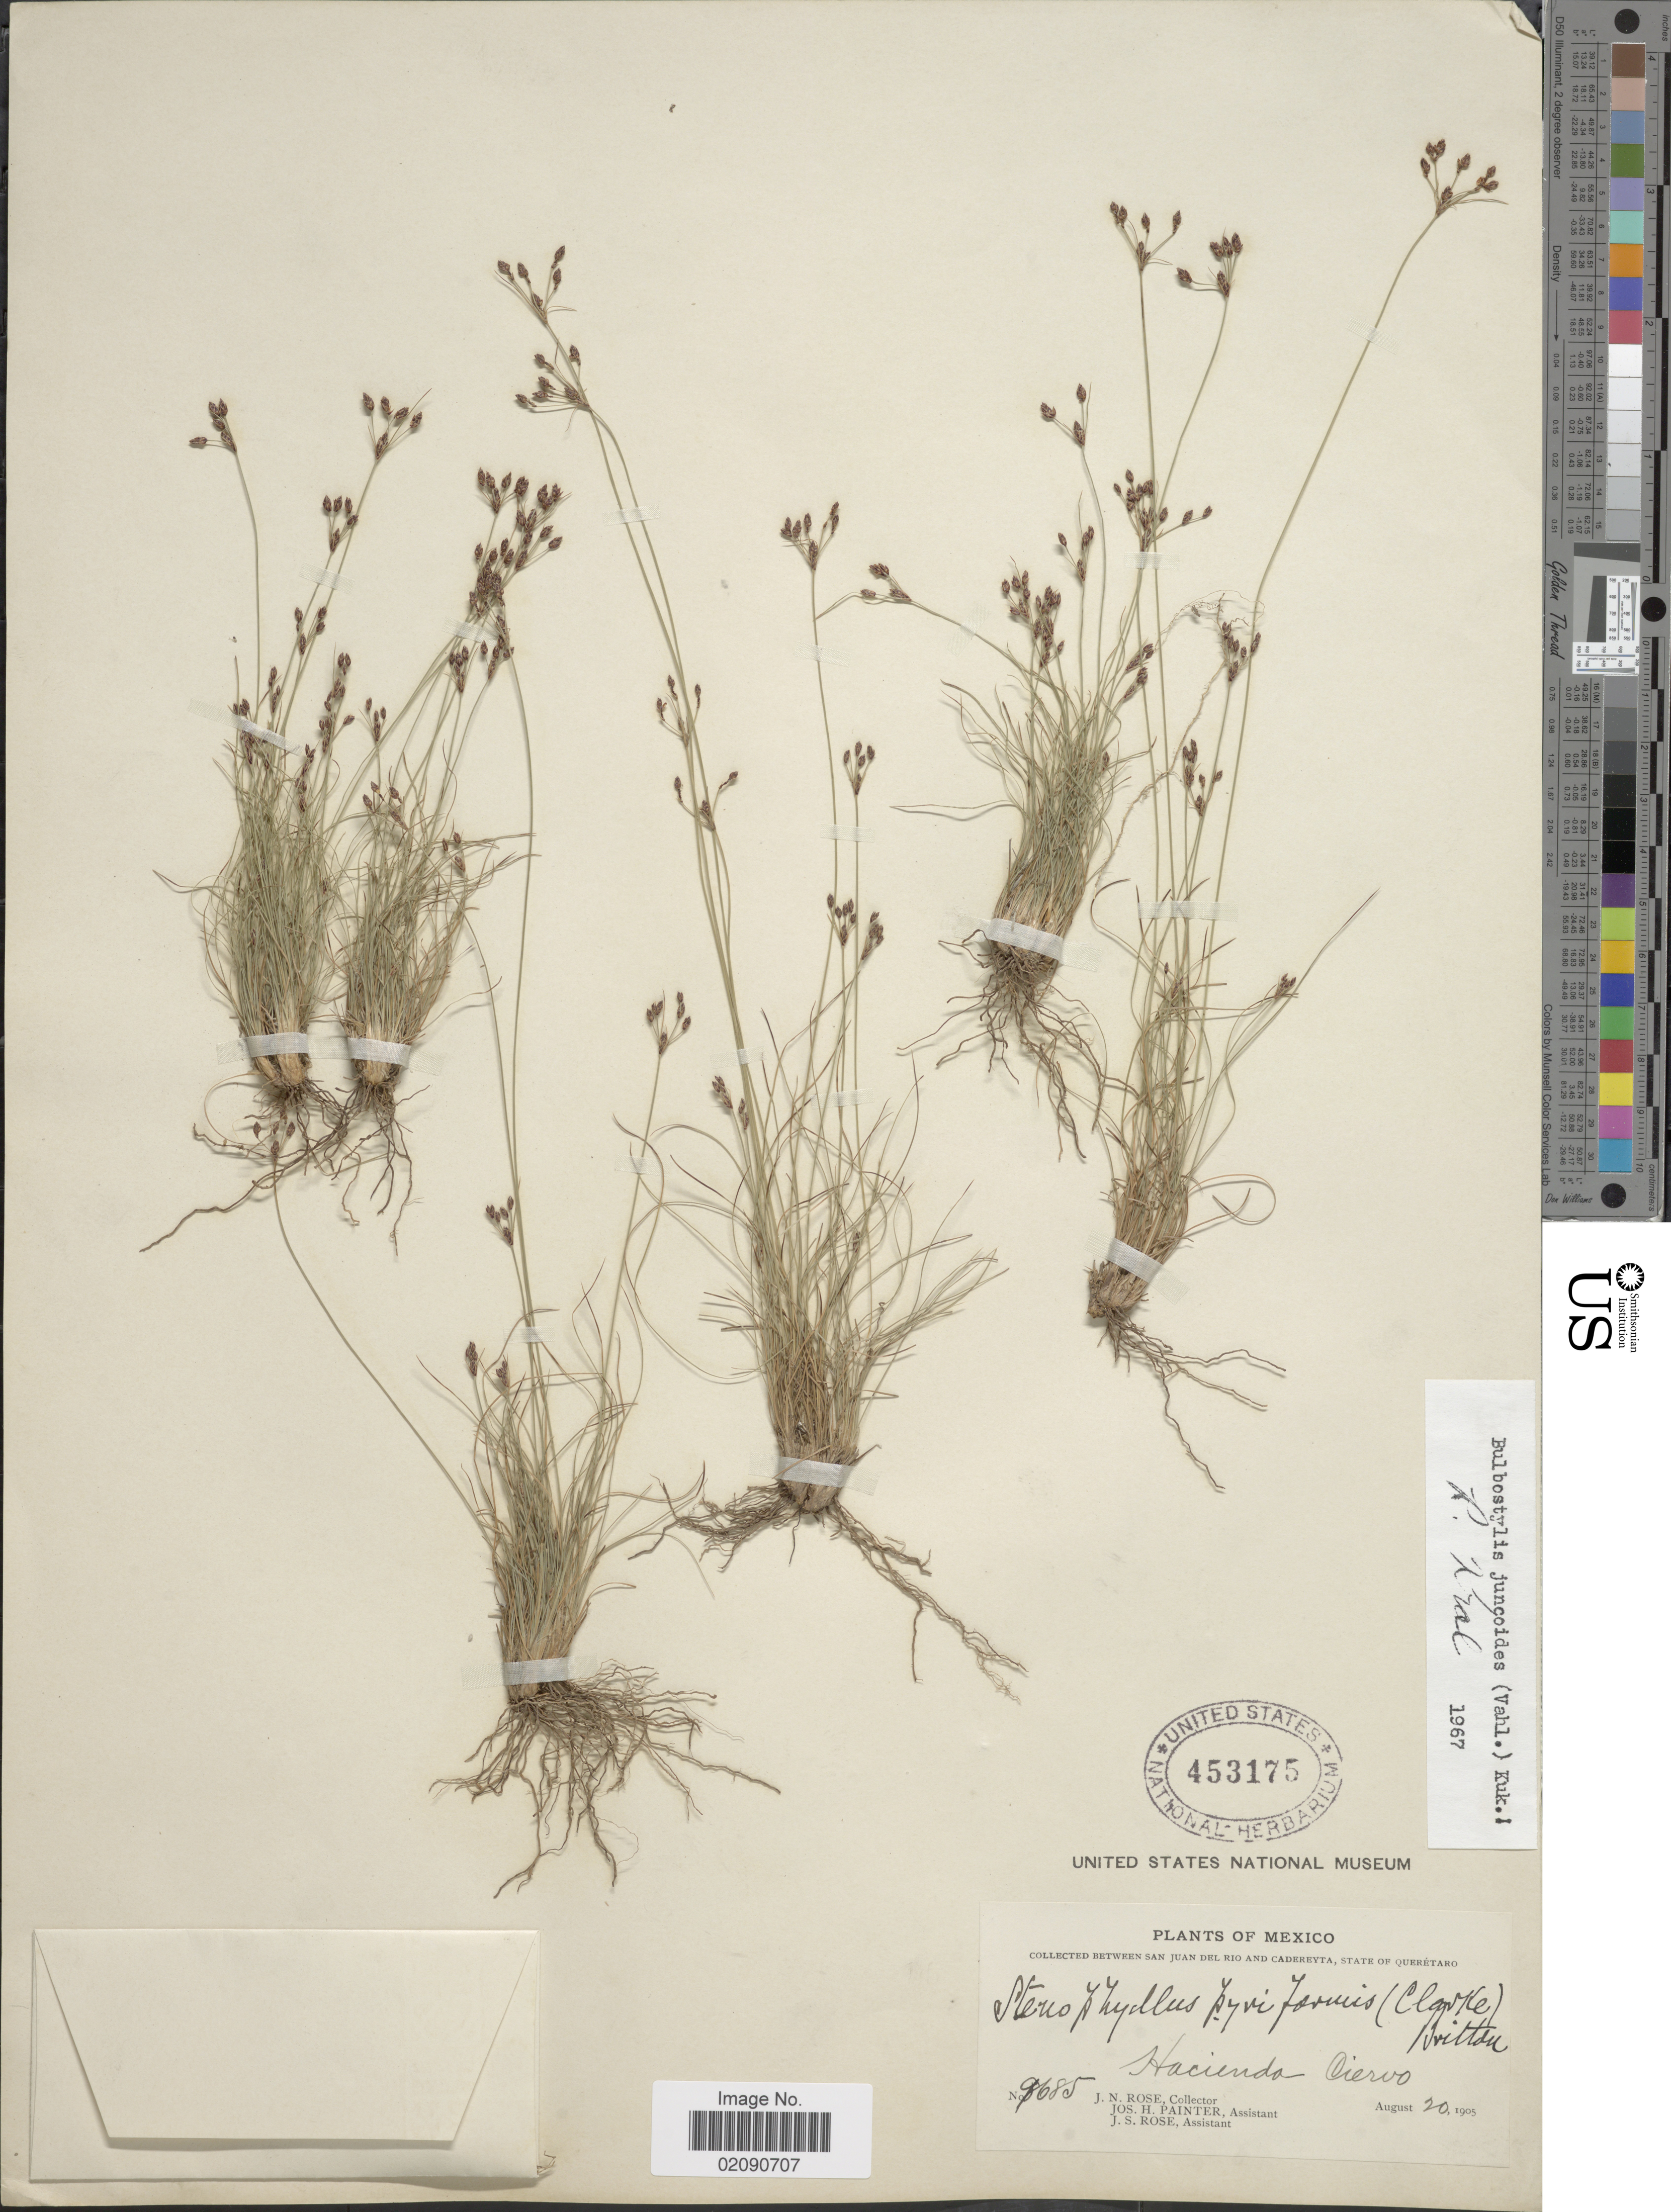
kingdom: Plantae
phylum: Tracheophyta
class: Liliopsida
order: Poales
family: Cyperaceae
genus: Bulbostylis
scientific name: Bulbostylis juncoides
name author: (Vahl) Kük. ex Herter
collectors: J. N. Rose, J. H. Painter & J. S. Rose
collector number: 9685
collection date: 1905-08-20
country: Mexico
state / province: Querétaro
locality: Between San Juan del Rio and Cadereyta, State of Queretaro. Hacienda Ciervo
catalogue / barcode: US 453175